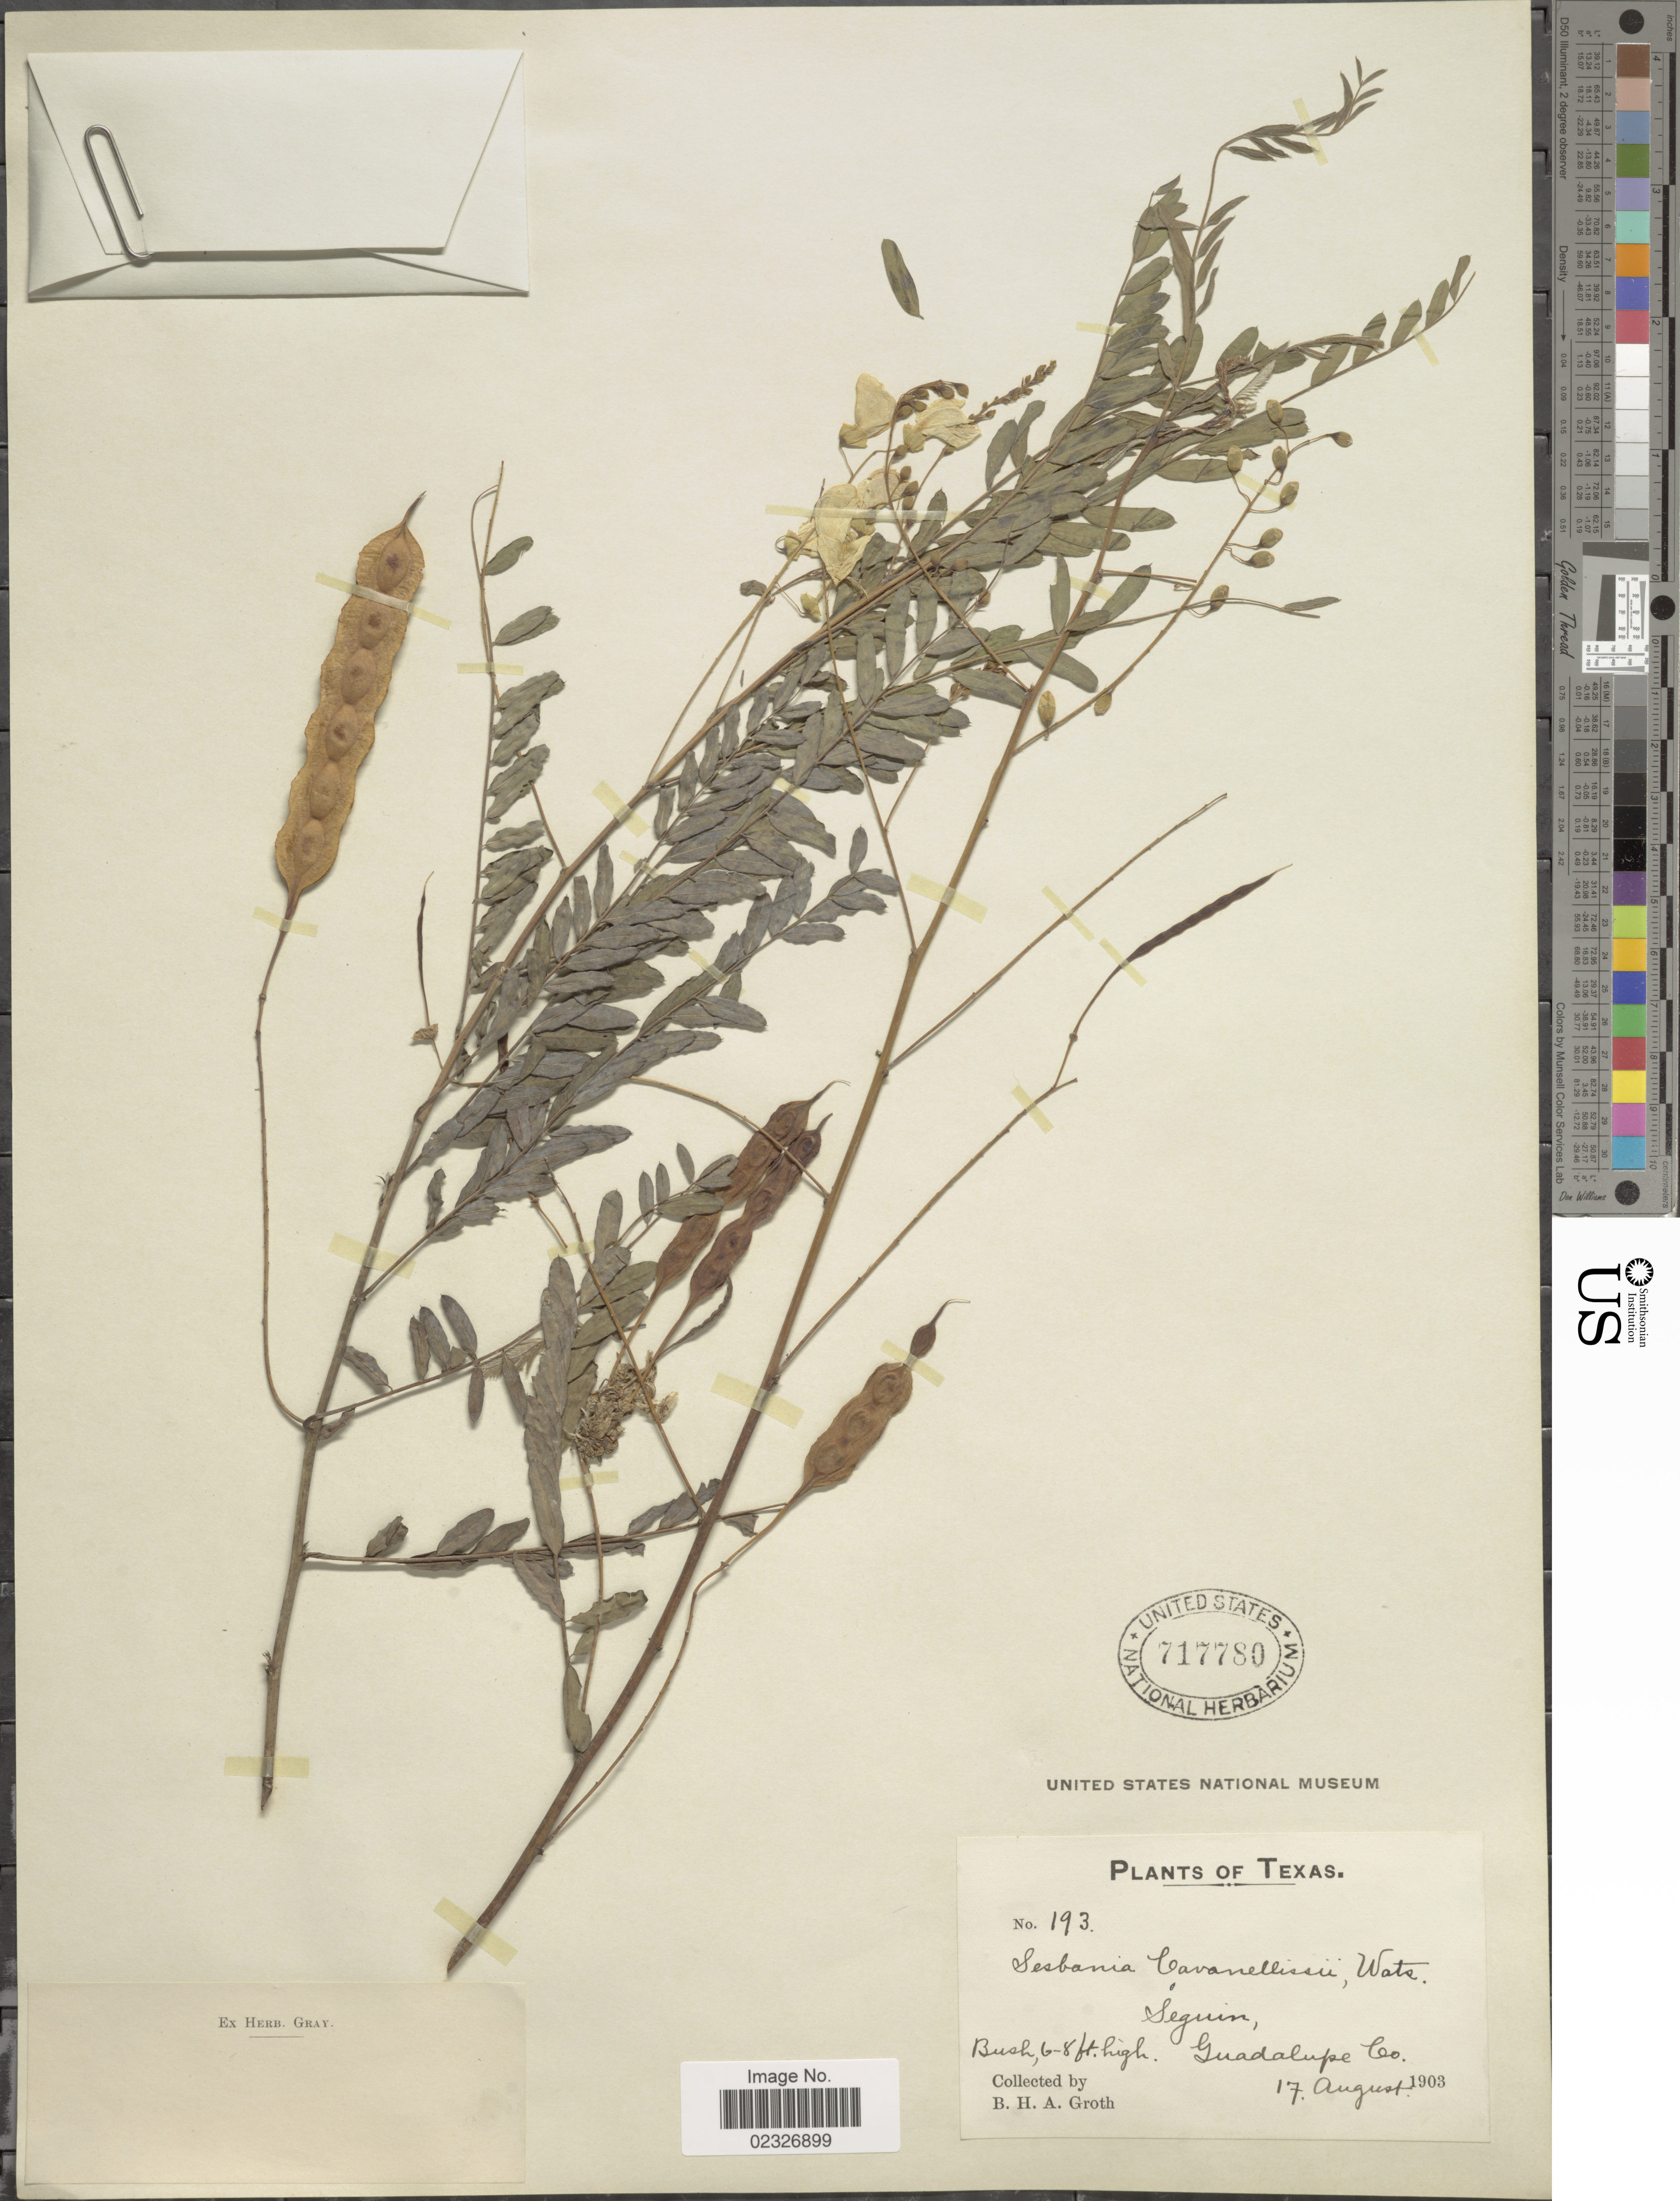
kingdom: Plantae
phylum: Tracheophyta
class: Magnoliopsida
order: Fabales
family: Fabaceae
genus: Sesbania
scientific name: Sesbania drummondii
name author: (Rydb.) Cory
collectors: B. Groth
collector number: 193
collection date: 1903-08-17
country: United States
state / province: Texas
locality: Guadalupe Co.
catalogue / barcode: US 717780